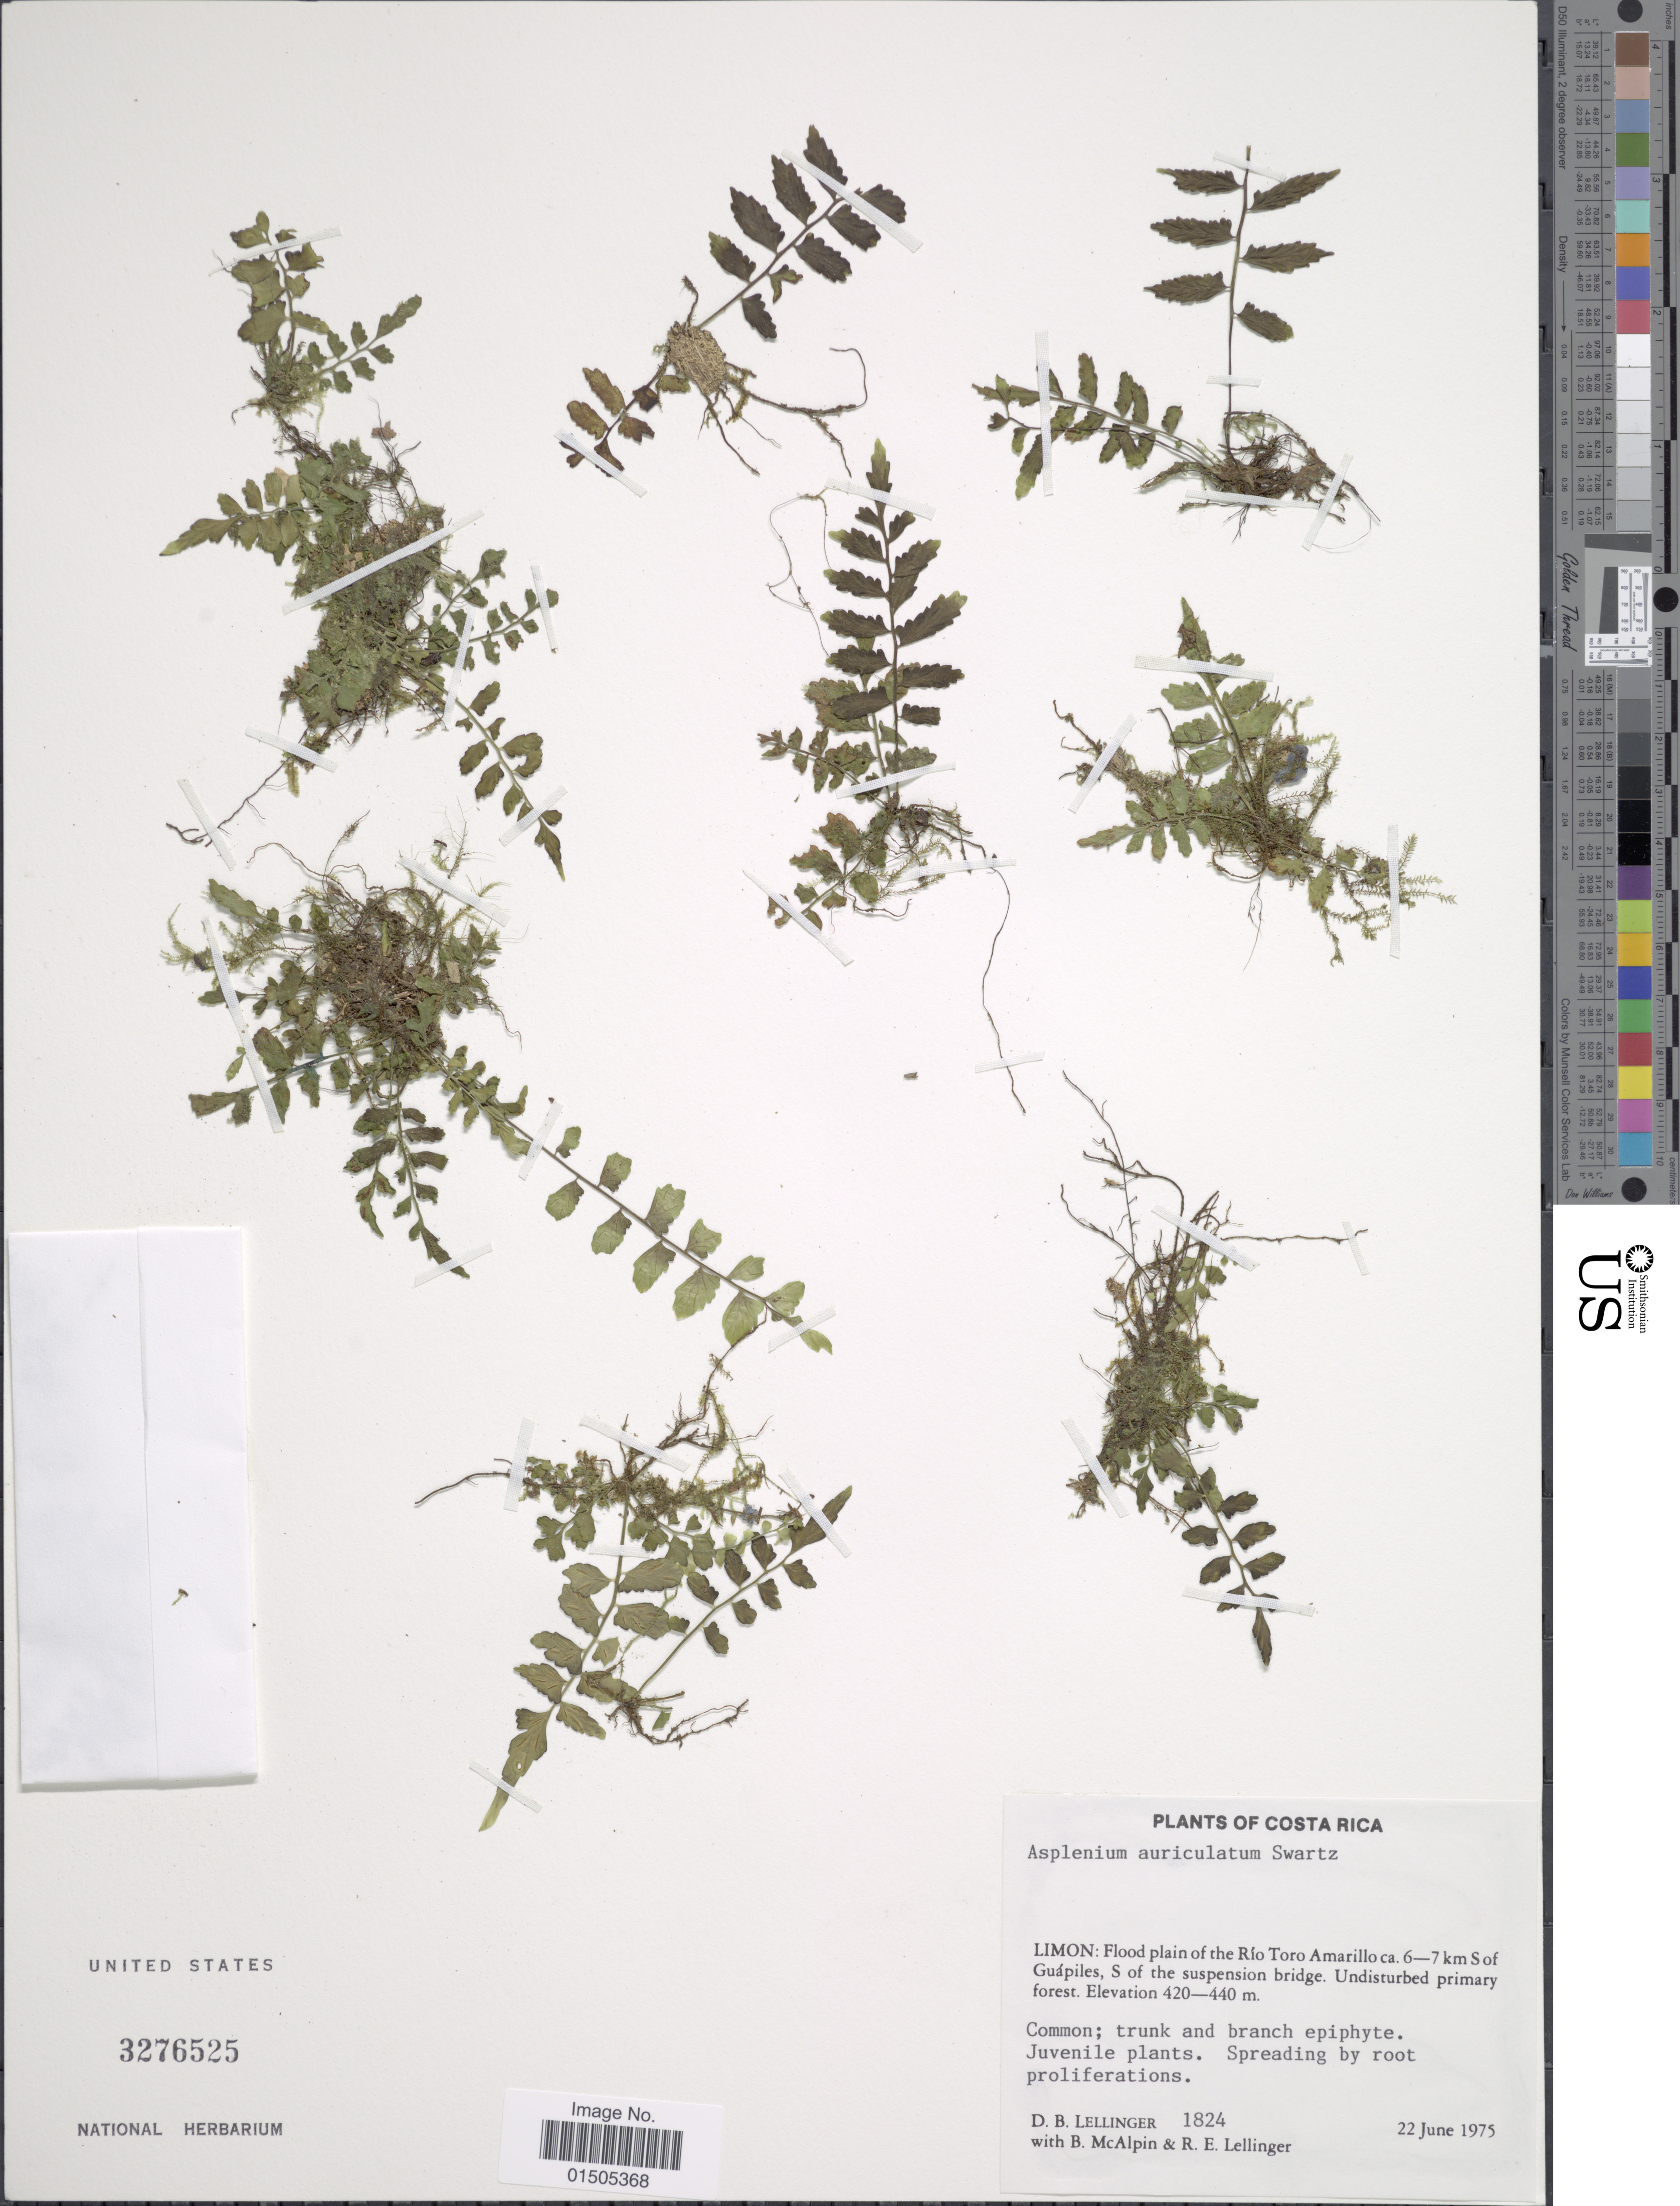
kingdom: Plantae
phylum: Tracheophyta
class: Polypodiopsida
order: Polypodiales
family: Aspleniaceae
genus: Asplenium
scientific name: Asplenium auriculatum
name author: Sw.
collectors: D. B. Lellinger, B. McAlpin & R. E. Lellinger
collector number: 1824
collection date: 1975-06-22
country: Costa Rica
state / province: Limón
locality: Flood plain of the Río Toro Amarillo ca. 6-7 km S of Guápiles, S of the suspension bridge.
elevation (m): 420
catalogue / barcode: US 3276525